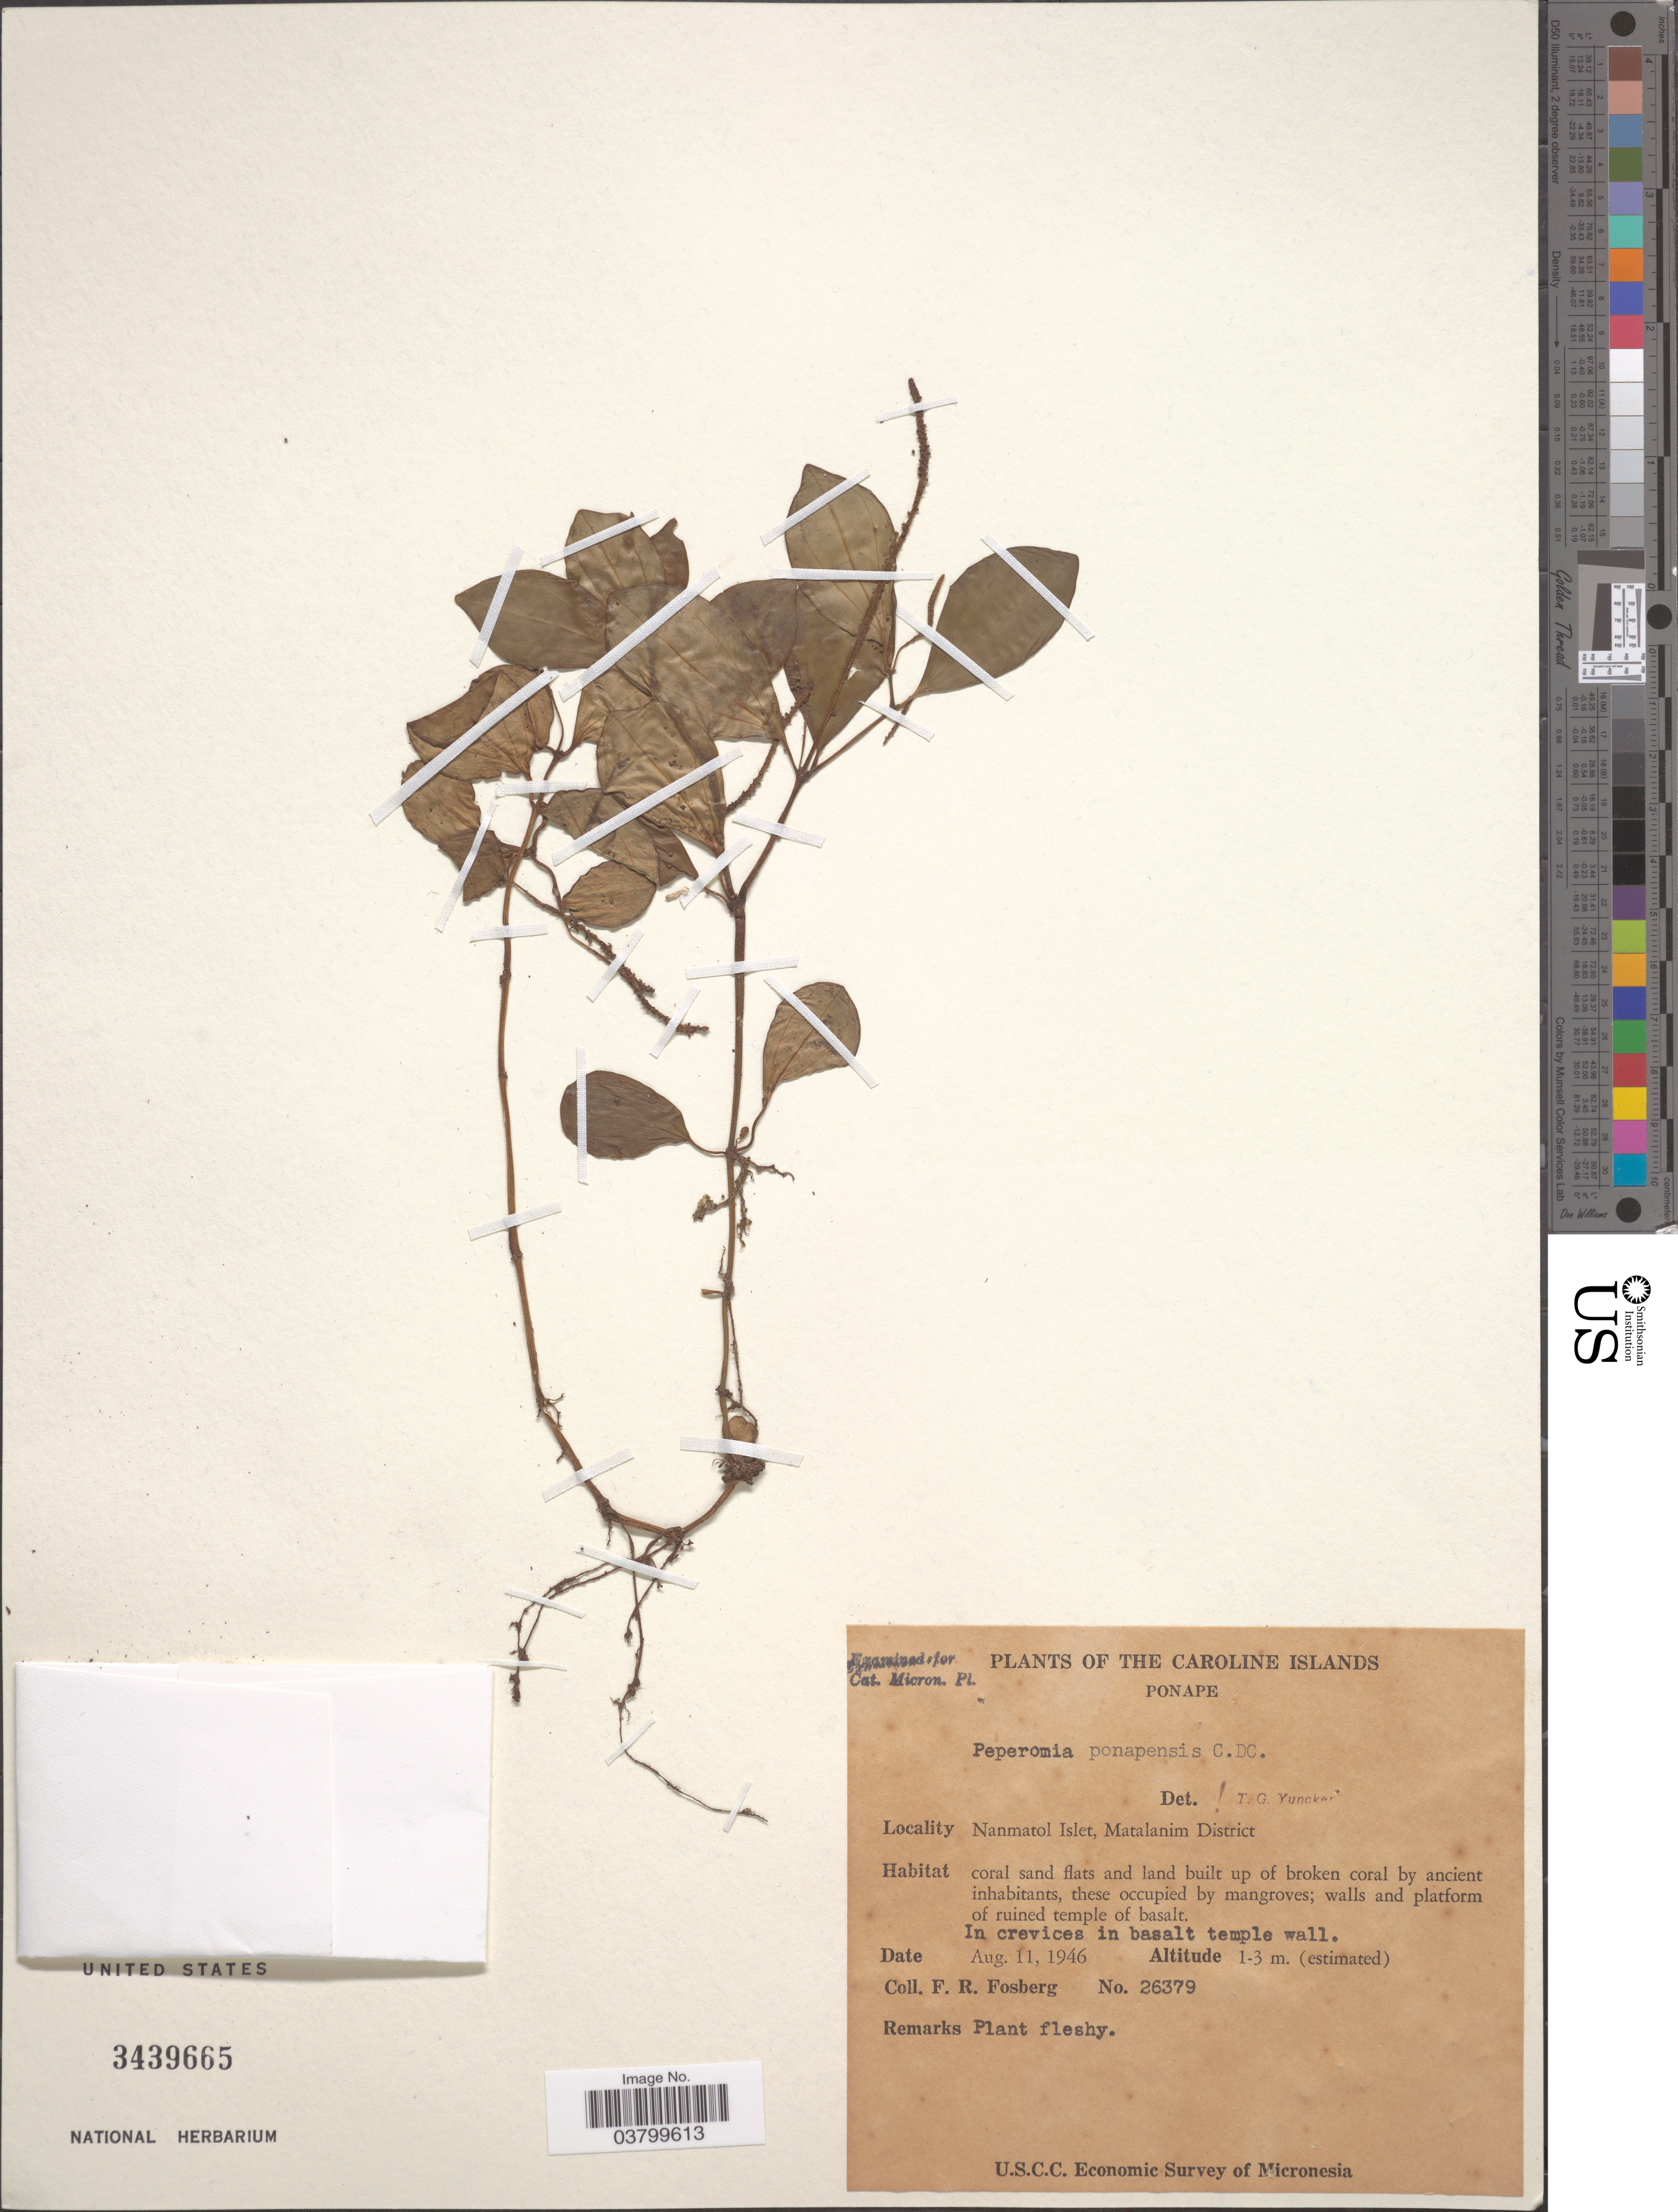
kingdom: Plantae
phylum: Tracheophyta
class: Magnoliopsida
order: Piperales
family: Piperaceae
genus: Peperomia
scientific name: Peperomia ponapensis var. ponapensis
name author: C. DC.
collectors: F. R. Fosberg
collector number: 26379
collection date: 1946-08-11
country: Micronesia, Federated States of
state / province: Pohnpei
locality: The Caroline Islands. Ponape. Nanmatol Islet, Matalanim District.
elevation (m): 1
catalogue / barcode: US 3439665